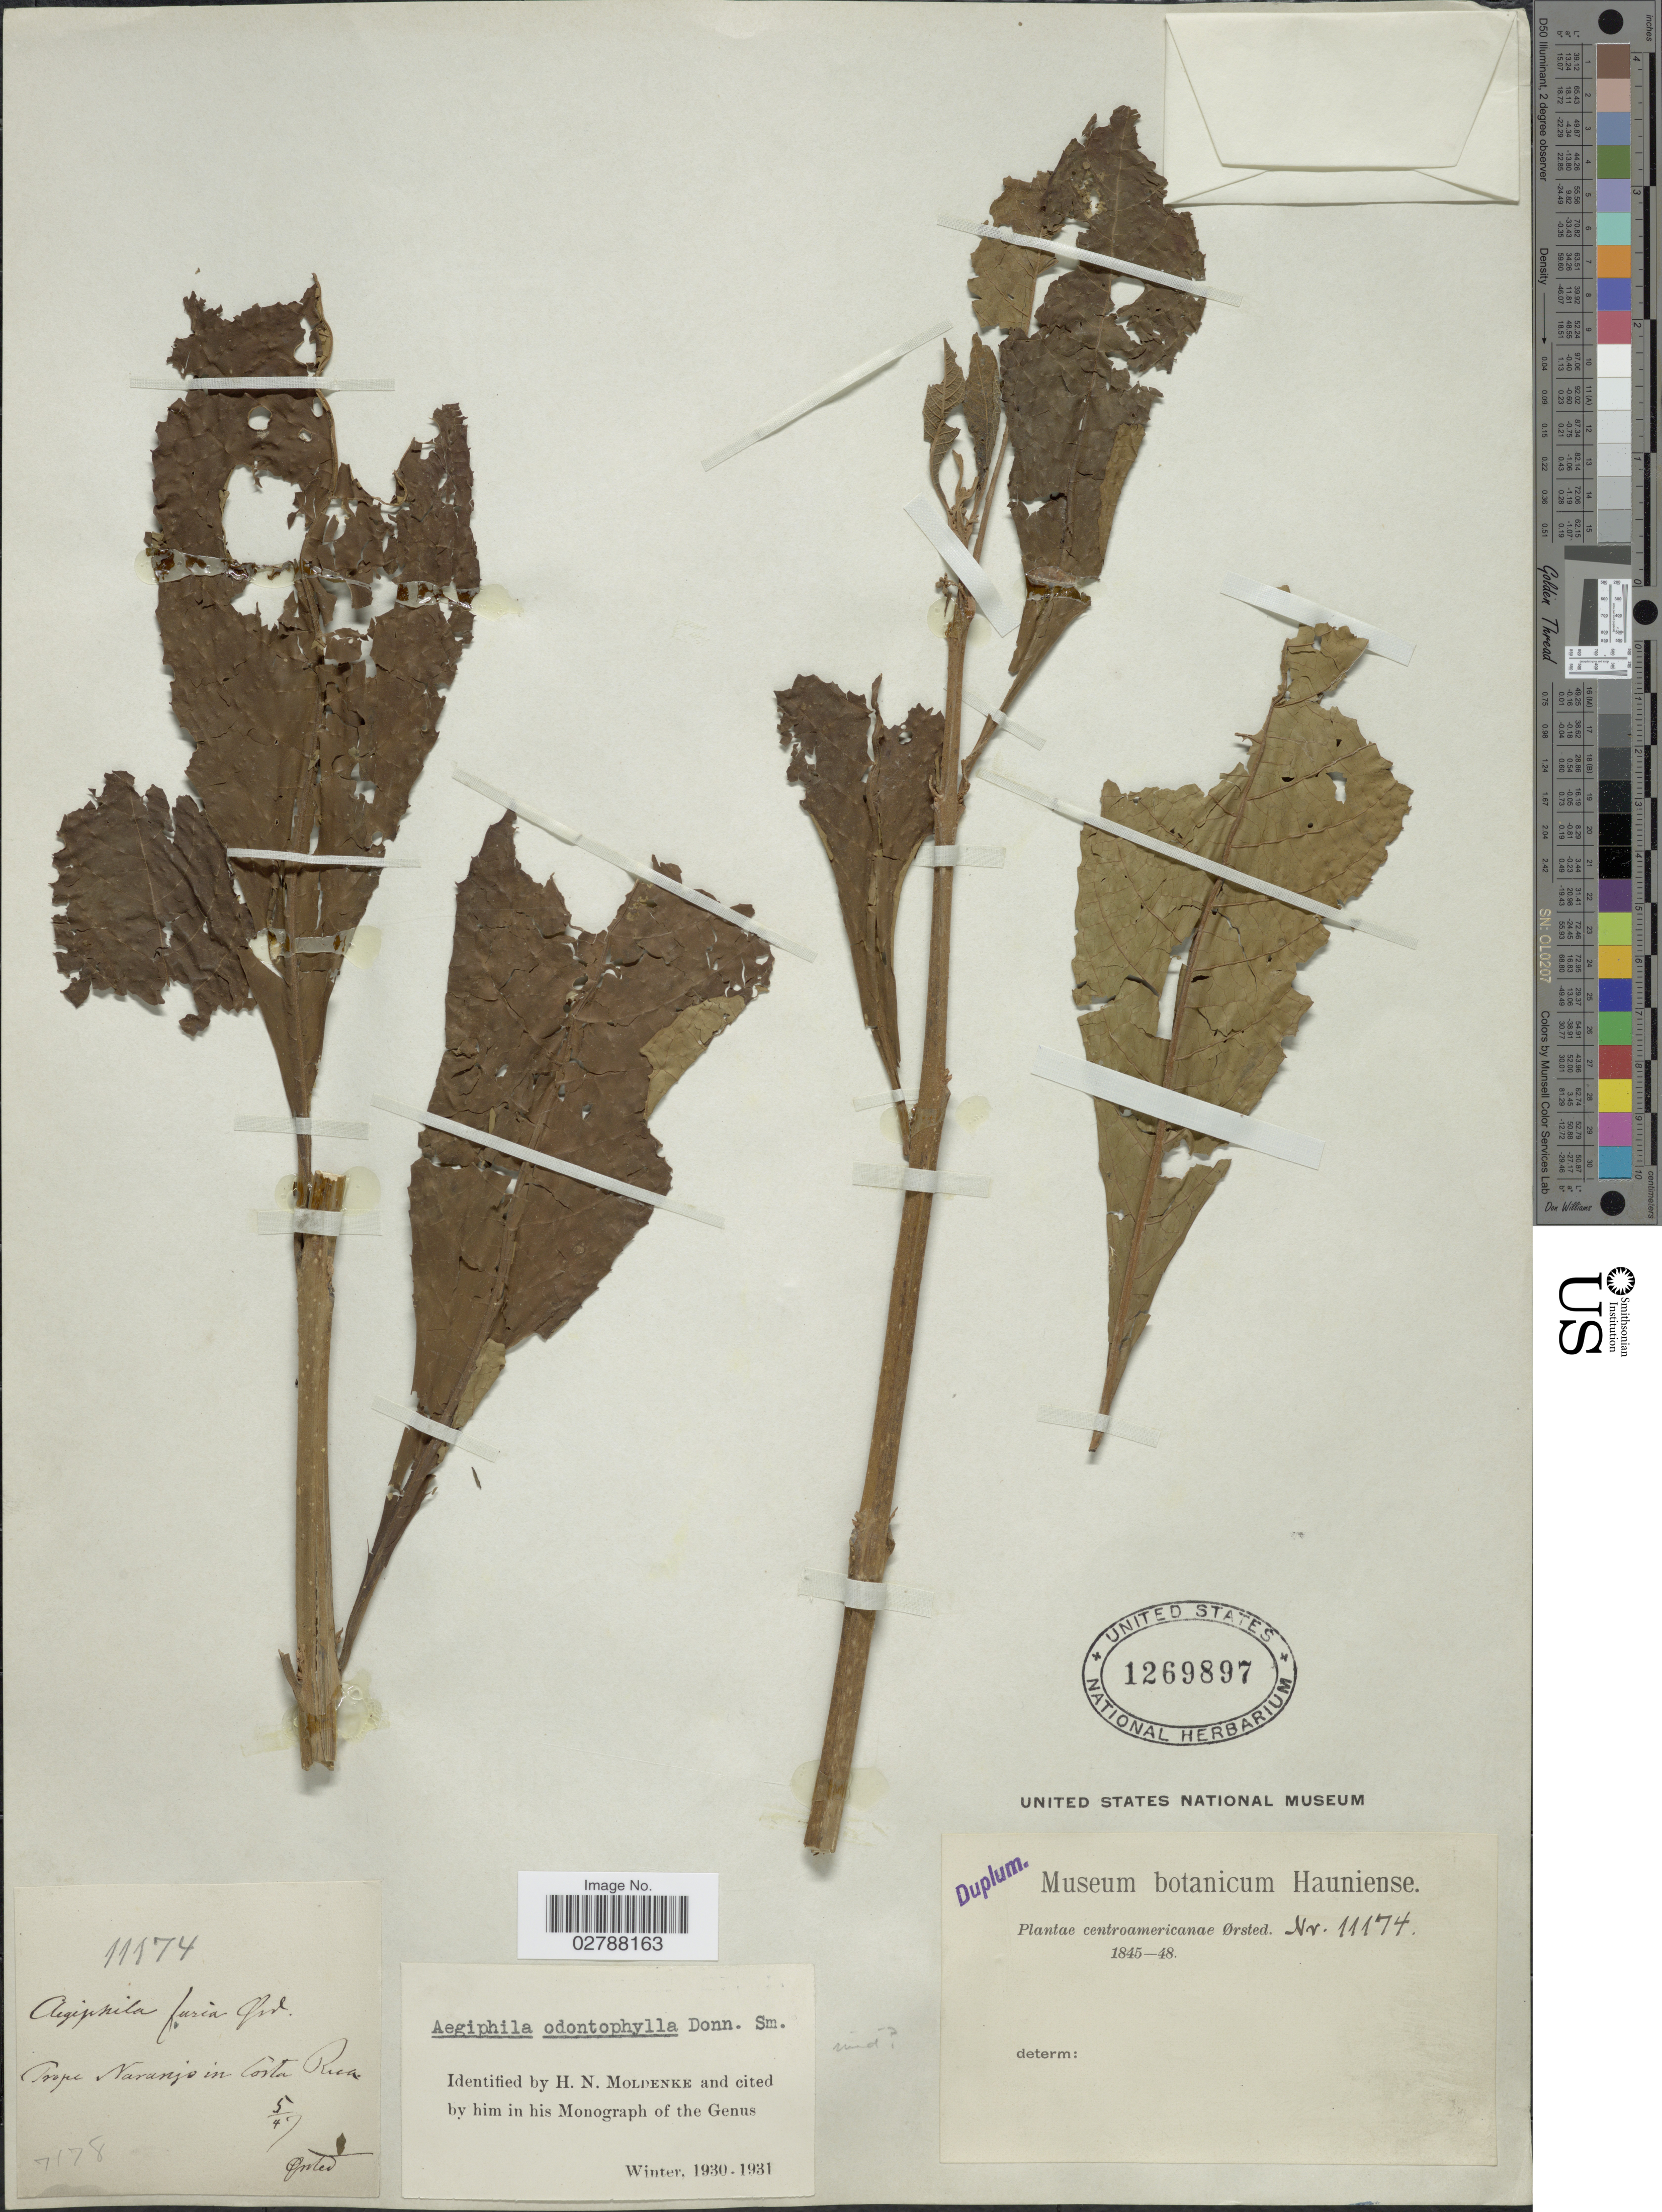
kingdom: Plantae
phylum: Tracheophyta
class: Magnoliopsida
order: Lamiales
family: Lamiaceae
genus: Aegiphila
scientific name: Aegiphila falcata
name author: Donn. Sm.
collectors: Ørsted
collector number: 11174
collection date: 1847-05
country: Costa Rica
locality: Prope Naranjo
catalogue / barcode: US 1269897